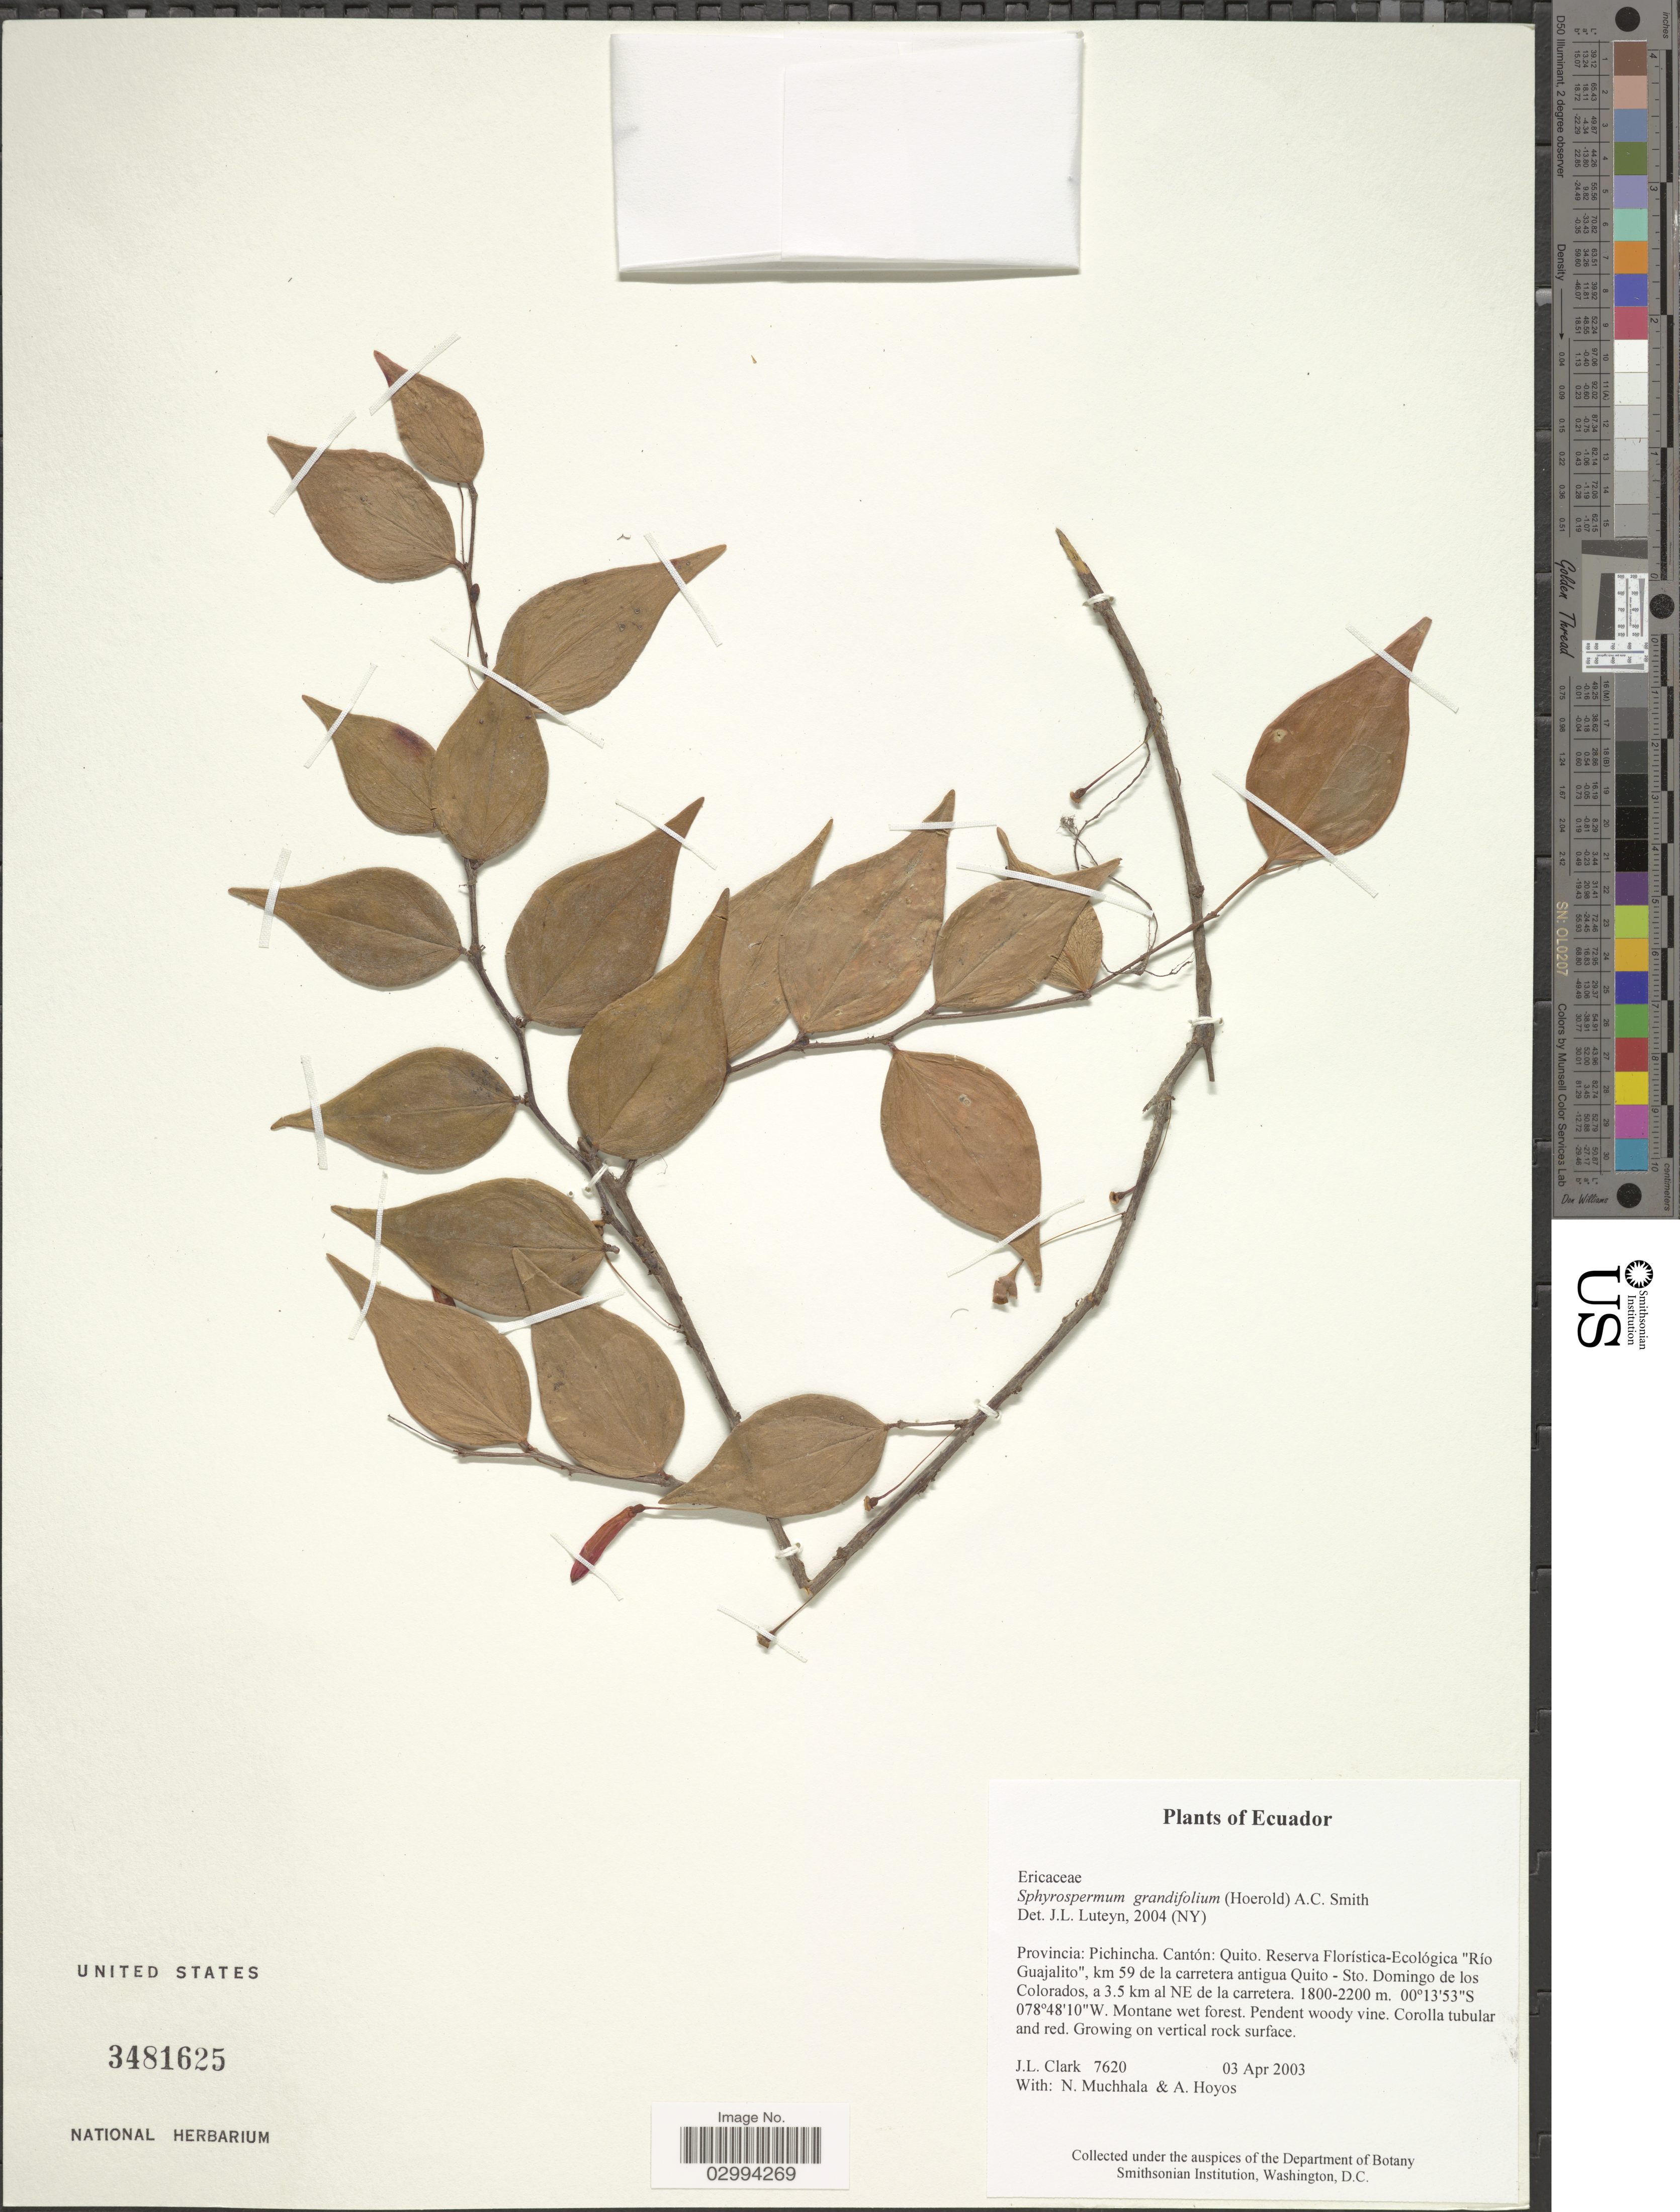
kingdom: Plantae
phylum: Tracheophyta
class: Magnoliopsida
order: Ericales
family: Ericaceae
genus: Sphyrospermum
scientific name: Sphyrospermum grandifolium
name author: (Hoerold) A.C. Sm.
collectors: J. L. Clark, N. Muchhala & A. Hoyos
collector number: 7620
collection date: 2003-04-03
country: Ecuador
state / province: Pichincha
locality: Cantón: Quito. Reserva Florística-Ecológica "Río Guajalito", km 59 de la carretera antigua Quito-Sto. Domingo de los Colorados, a 3.5 km al NE de la carretera.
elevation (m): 1800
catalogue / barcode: US 3481625